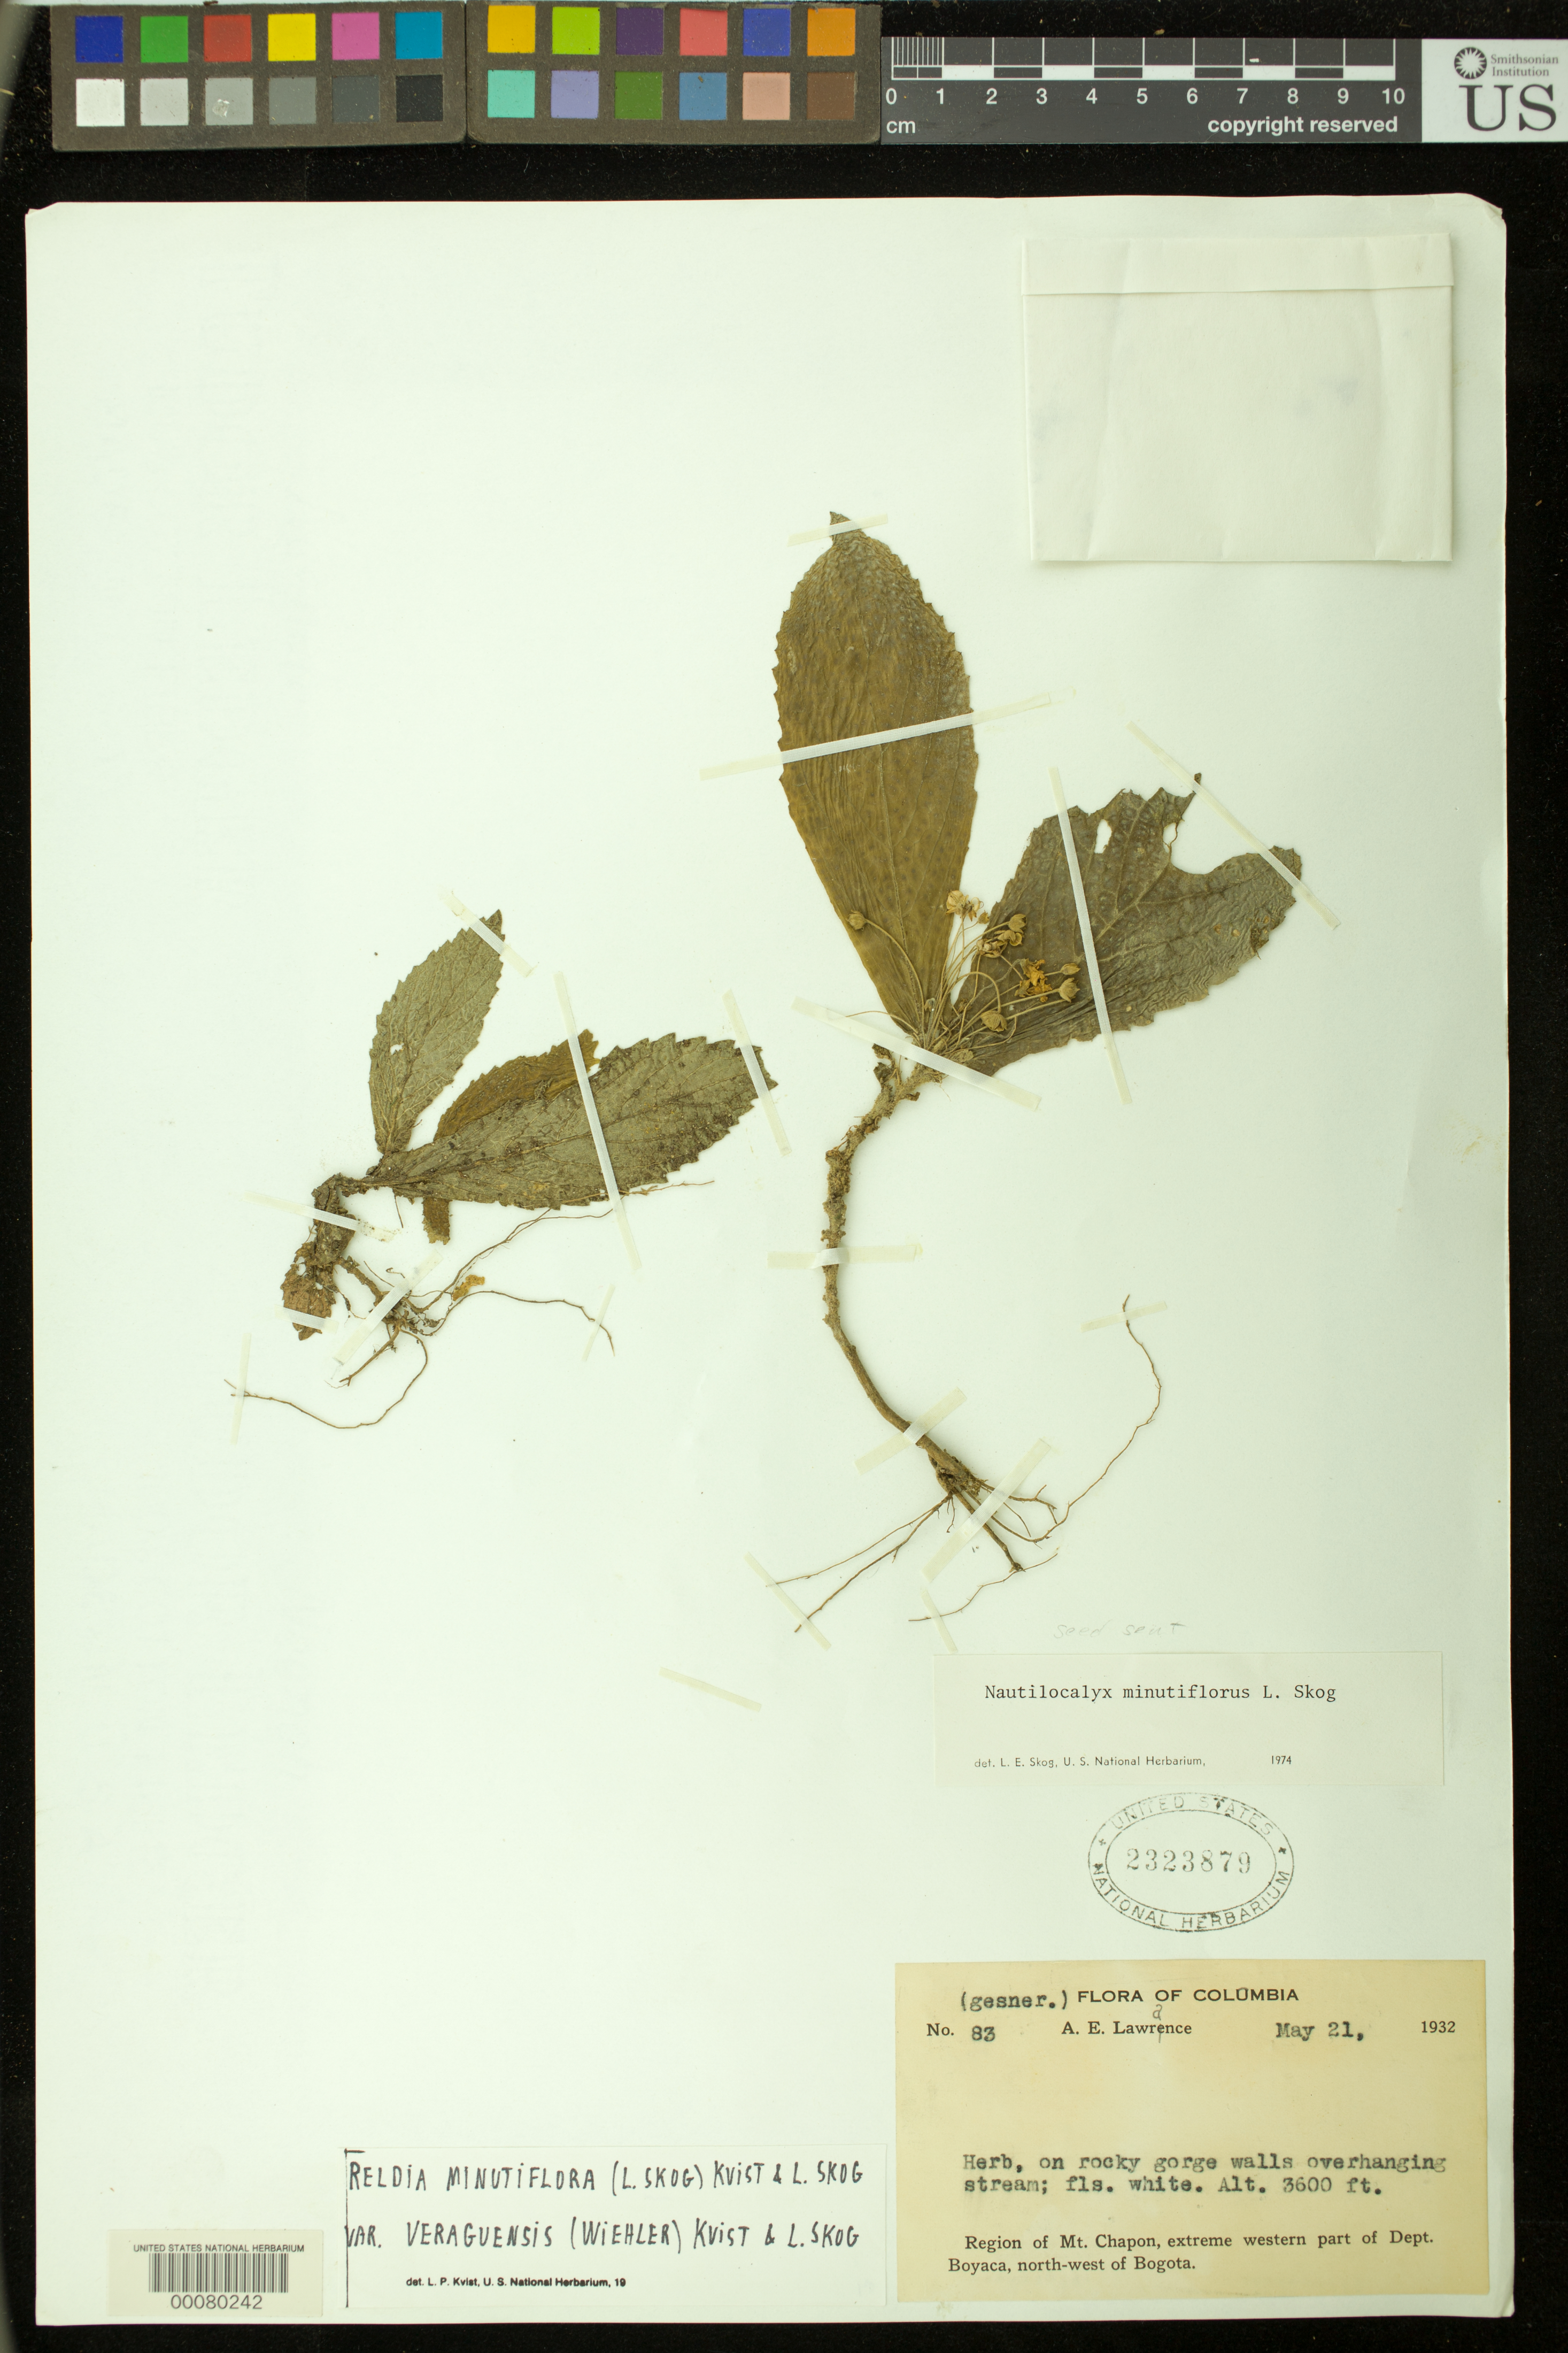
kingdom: Plantae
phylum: Tracheophyta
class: Magnoliopsida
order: Lamiales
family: Gesneriaceae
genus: Reldia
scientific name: Reldia minutiflora var. veraguensis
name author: (Wiehler) L.P. Kvist & L.E. Skog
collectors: A. Lawrance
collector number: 83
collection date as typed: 21 May 1932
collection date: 1932-05-21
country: Colombia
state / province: Boyacá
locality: Region of Mt Chapon, extreme western part of dept Boyaca, NW of Bogota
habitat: on rocky gorge walls, overhanging stream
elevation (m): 1097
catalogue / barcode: US 2323879